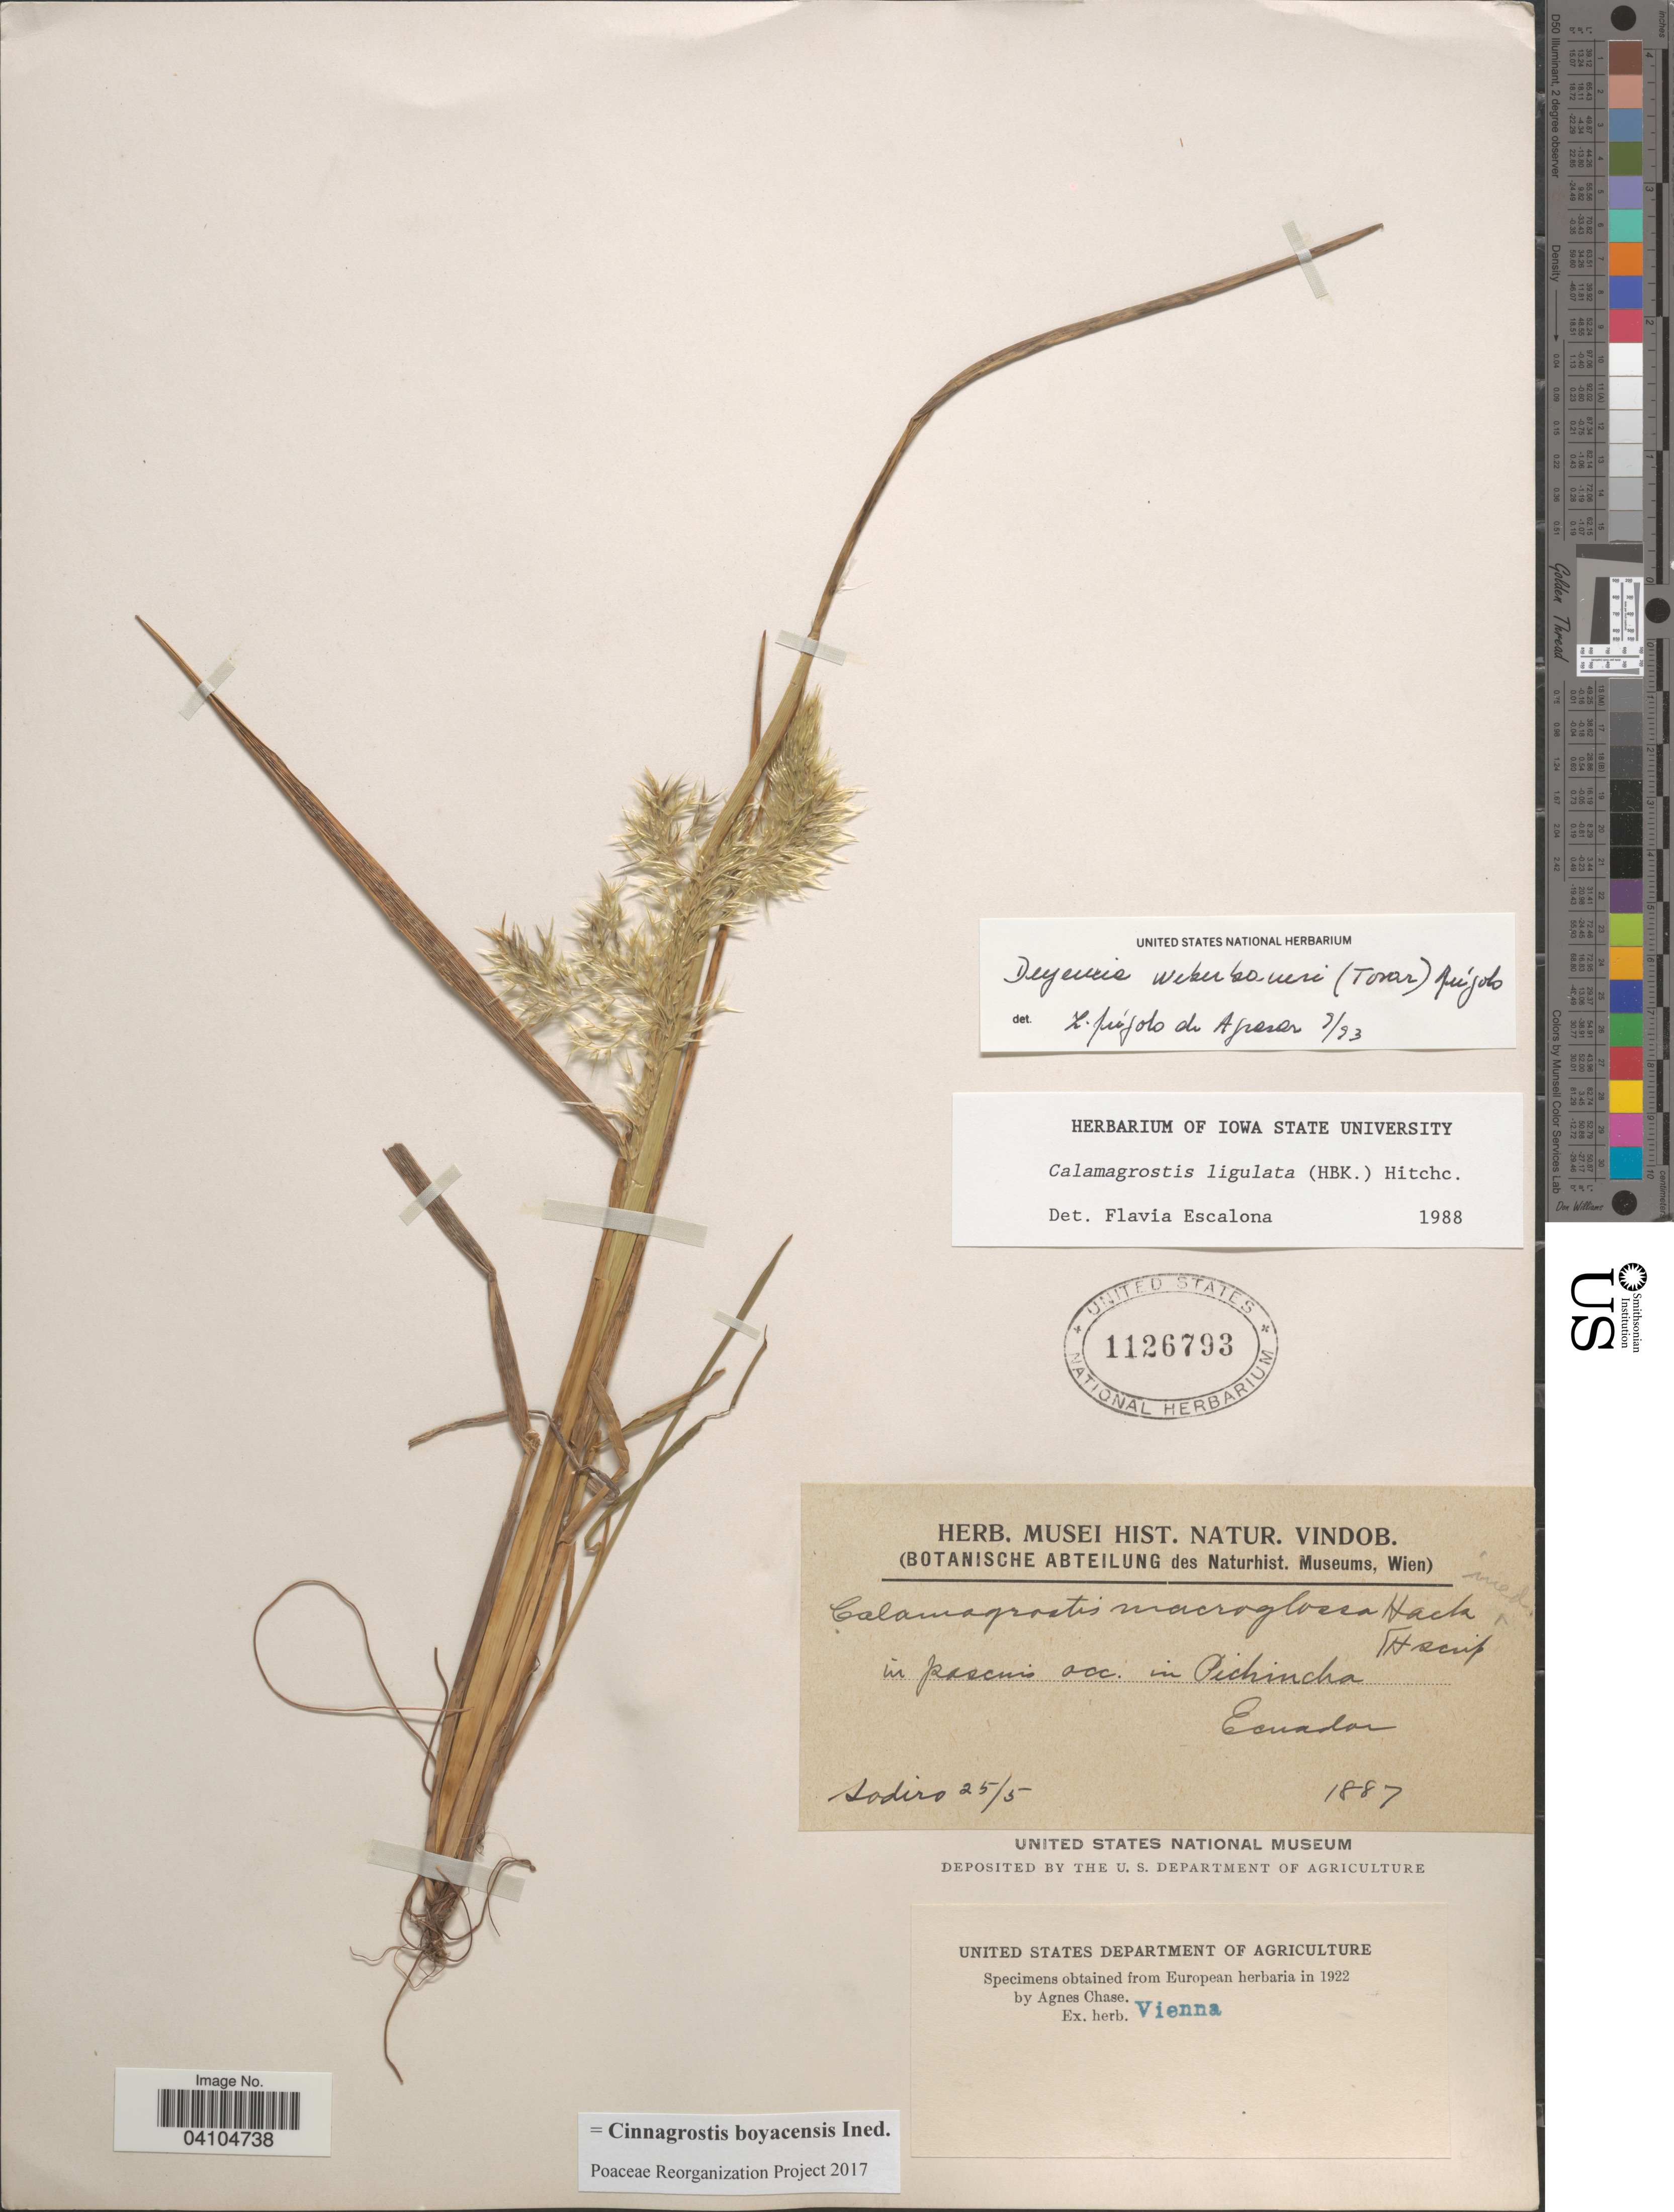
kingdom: Plantae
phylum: Tracheophyta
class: Liliopsida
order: Poales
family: Poaceae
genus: Deschampsia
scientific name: Deschampsia boyacensis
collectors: Sodiro, --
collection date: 1887-05-25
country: Ecuador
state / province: Pichincha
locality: In pascuis occ. in Pichincha.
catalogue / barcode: US 1126793